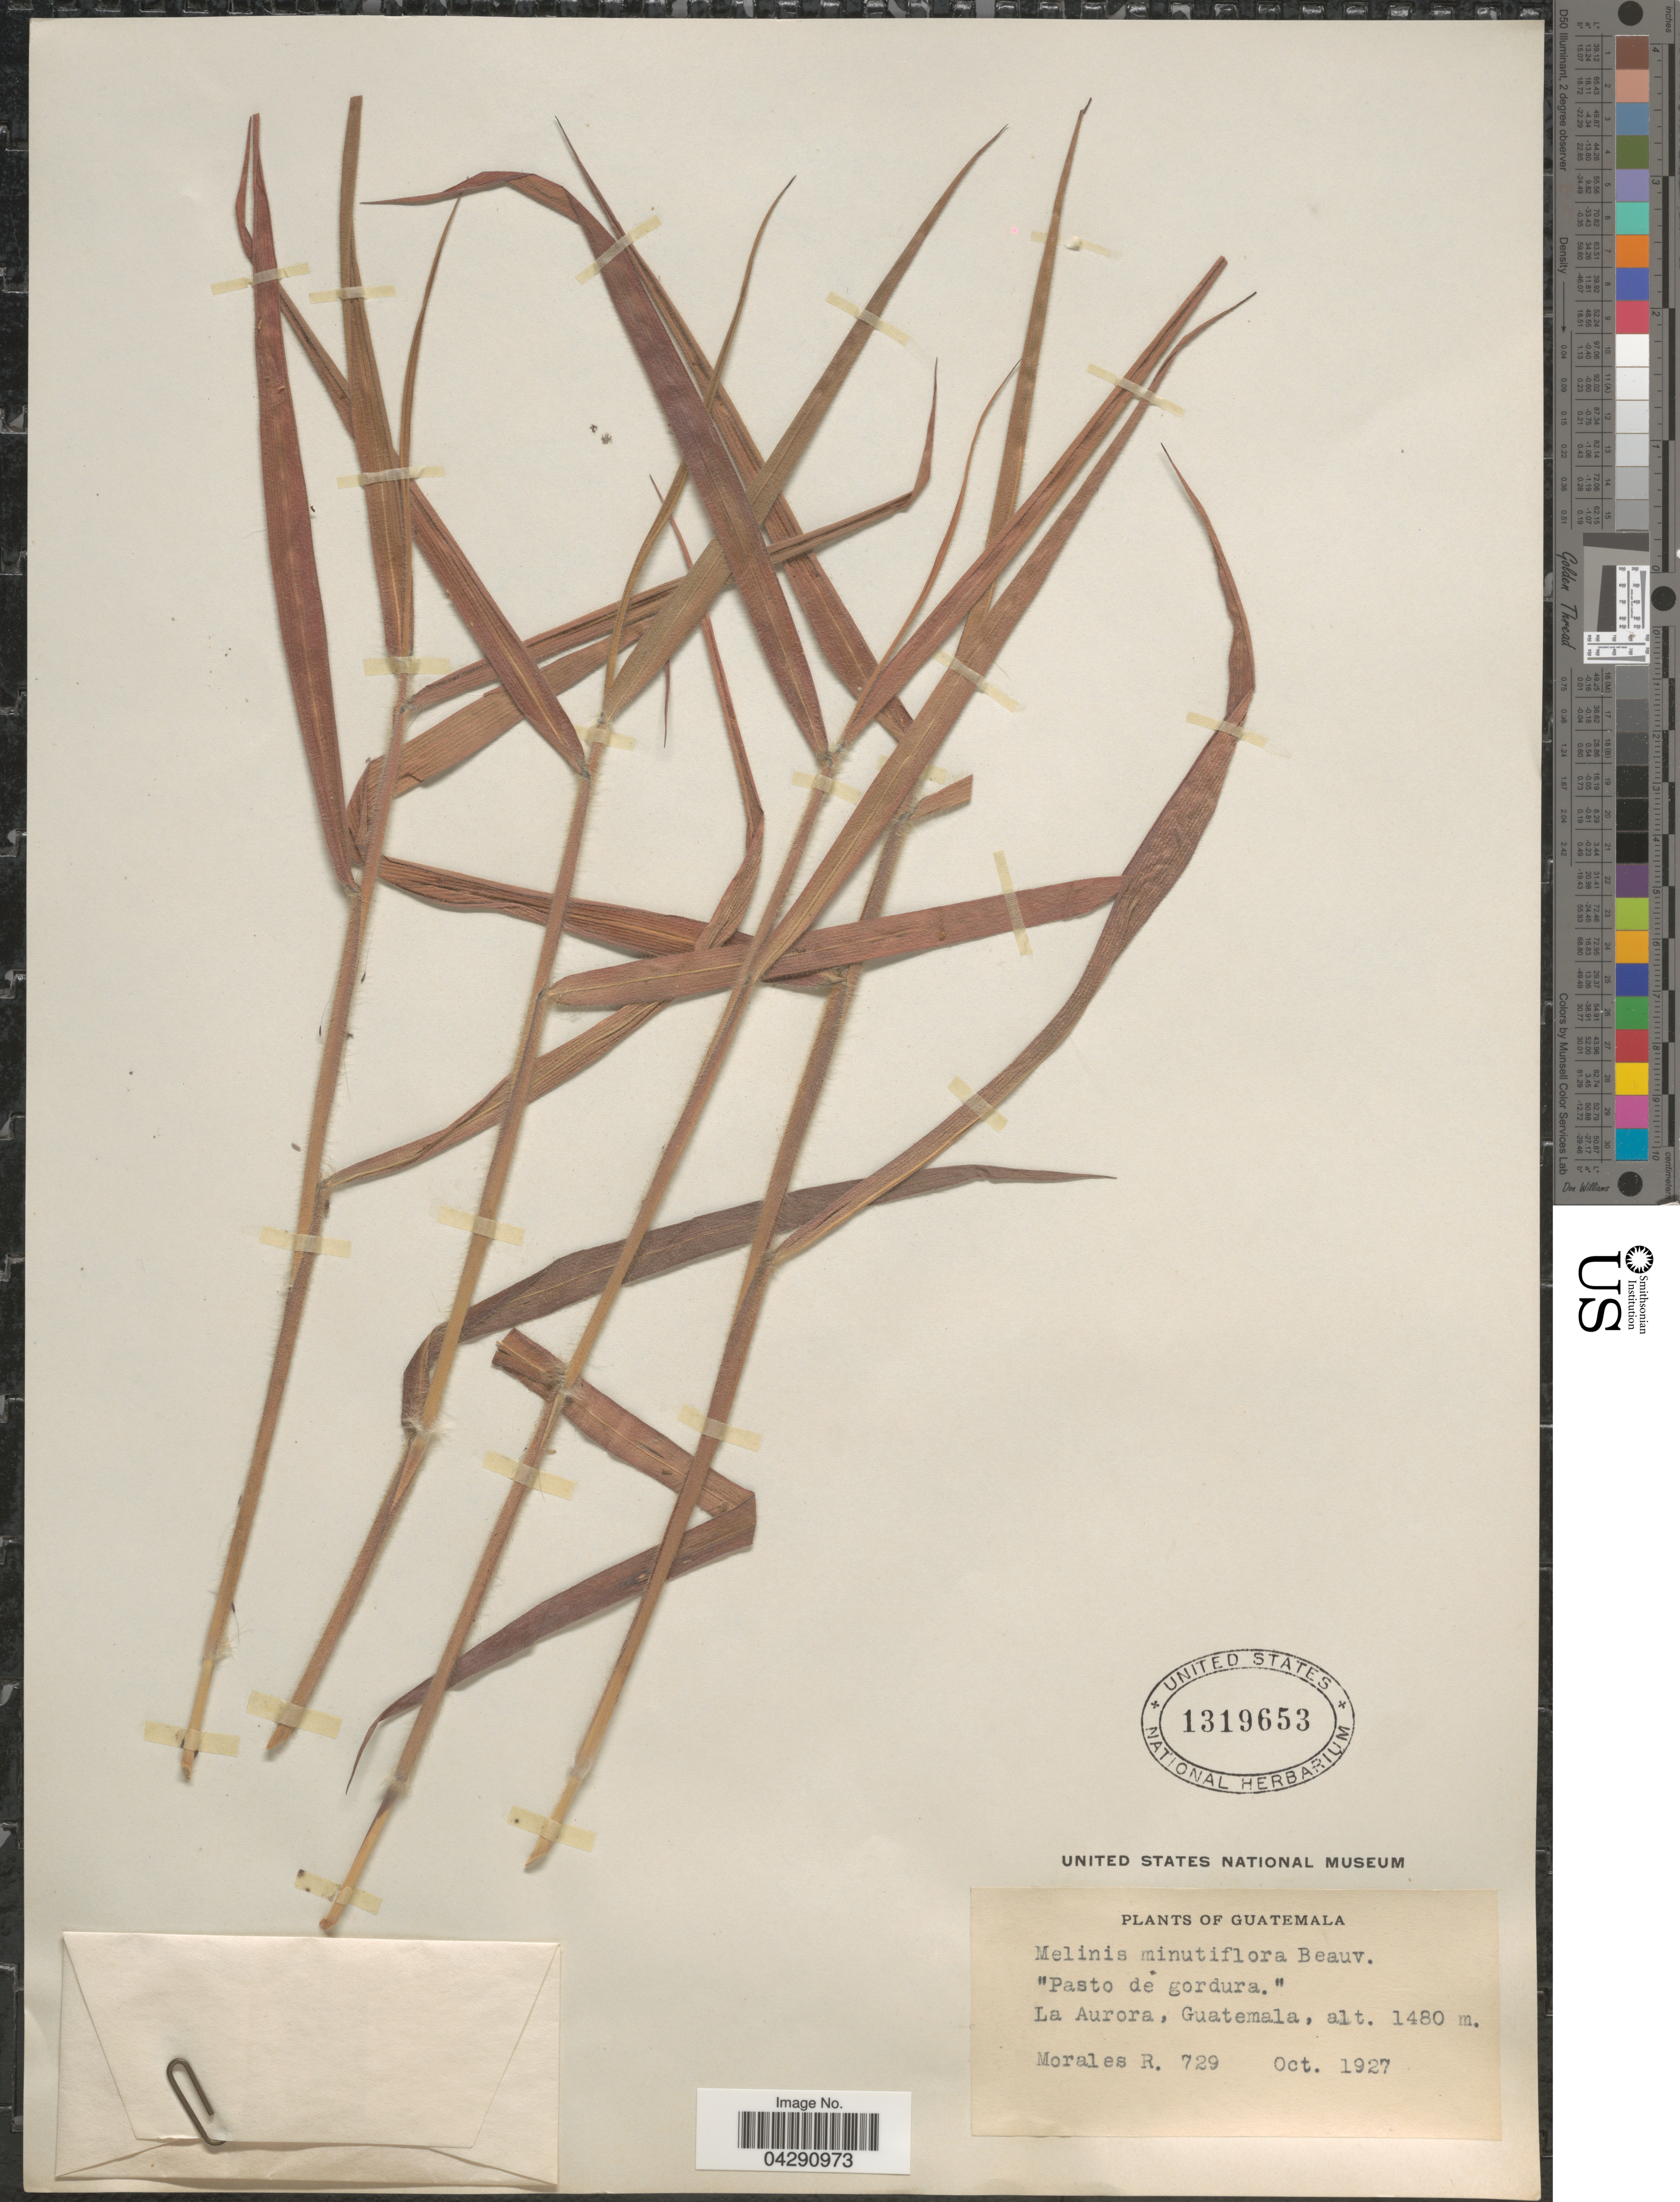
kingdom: Plantae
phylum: Tracheophyta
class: Liliopsida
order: Poales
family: Poaceae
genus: Melinis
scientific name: Melinis minutiflora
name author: P. Beauv.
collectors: R. Morales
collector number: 729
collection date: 1927-10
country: Guatemala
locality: La Aurora.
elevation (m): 1480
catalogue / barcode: US 1319653